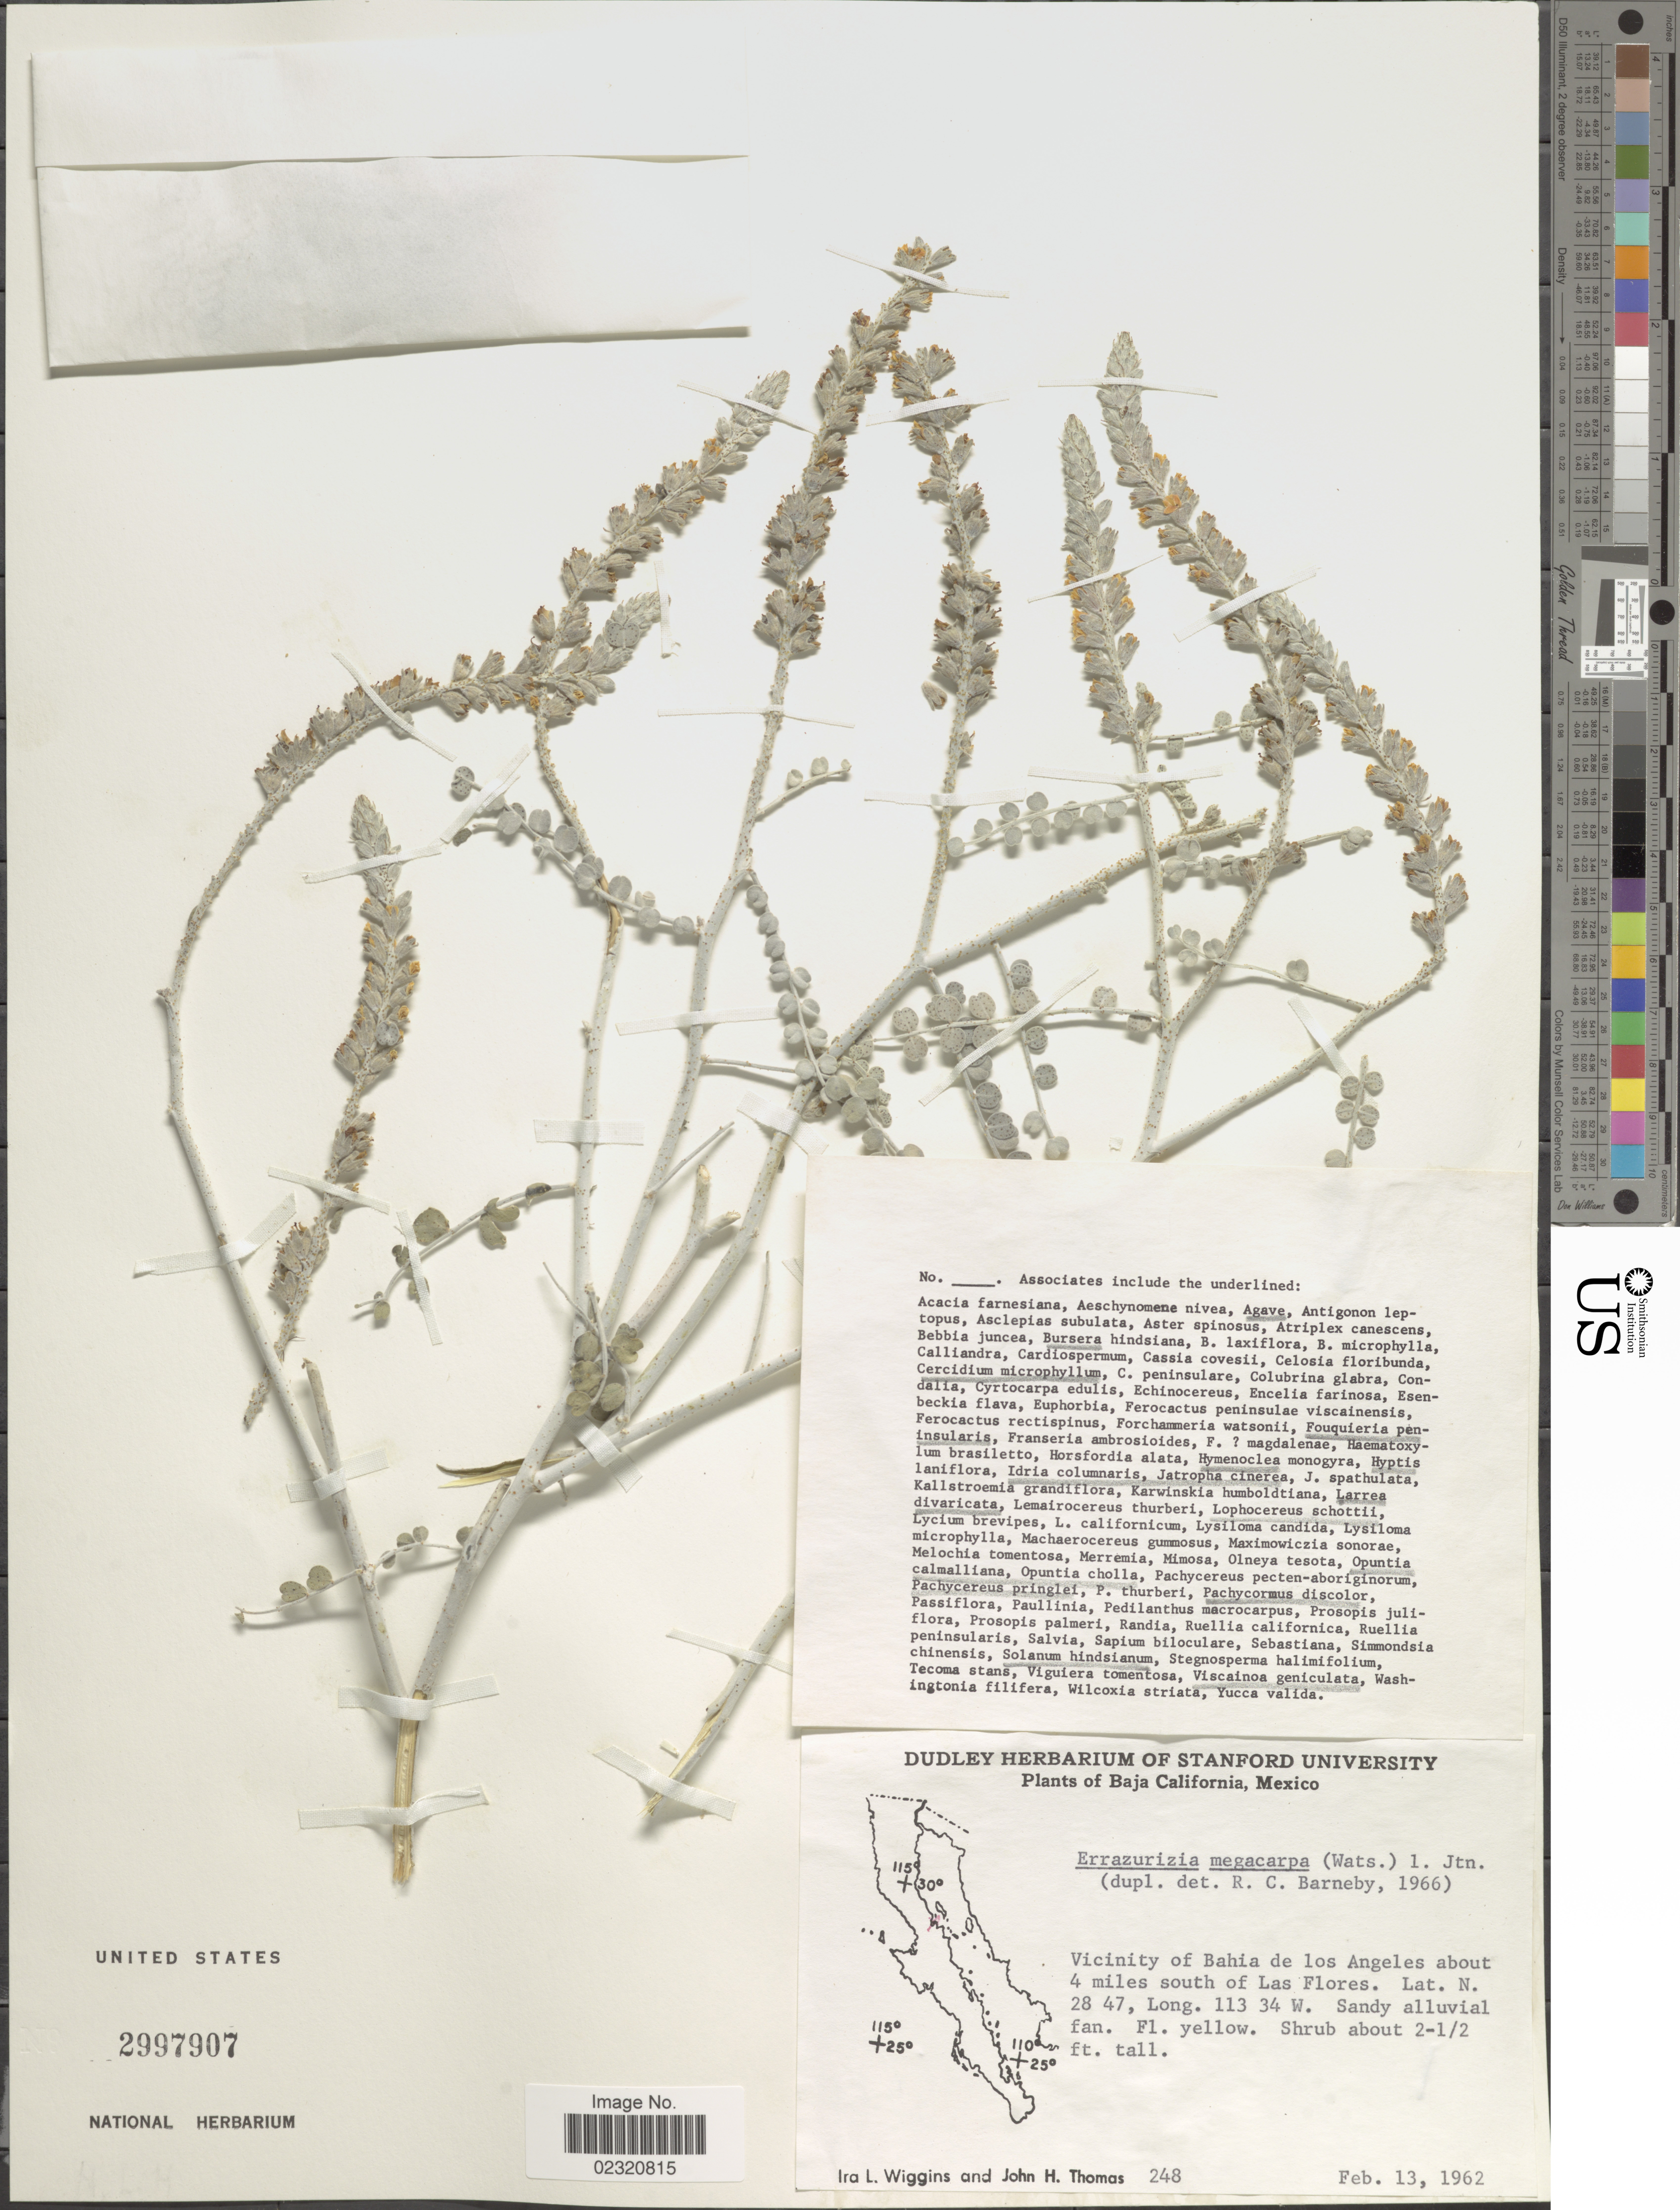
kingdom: Plantae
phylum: Tracheophyta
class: Magnoliopsida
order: Fabales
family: Fabaceae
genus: Errazurizia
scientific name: Errazurizia megacarpa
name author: I.M. Johnst.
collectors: I. L. Wiggins & J. H. Thomas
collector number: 248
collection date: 1962-02-13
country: Mexico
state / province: Baja California Norte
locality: Vicinity of Bahia de Los Angeles about 4 miles south of Las Flores.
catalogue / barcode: US 2997907